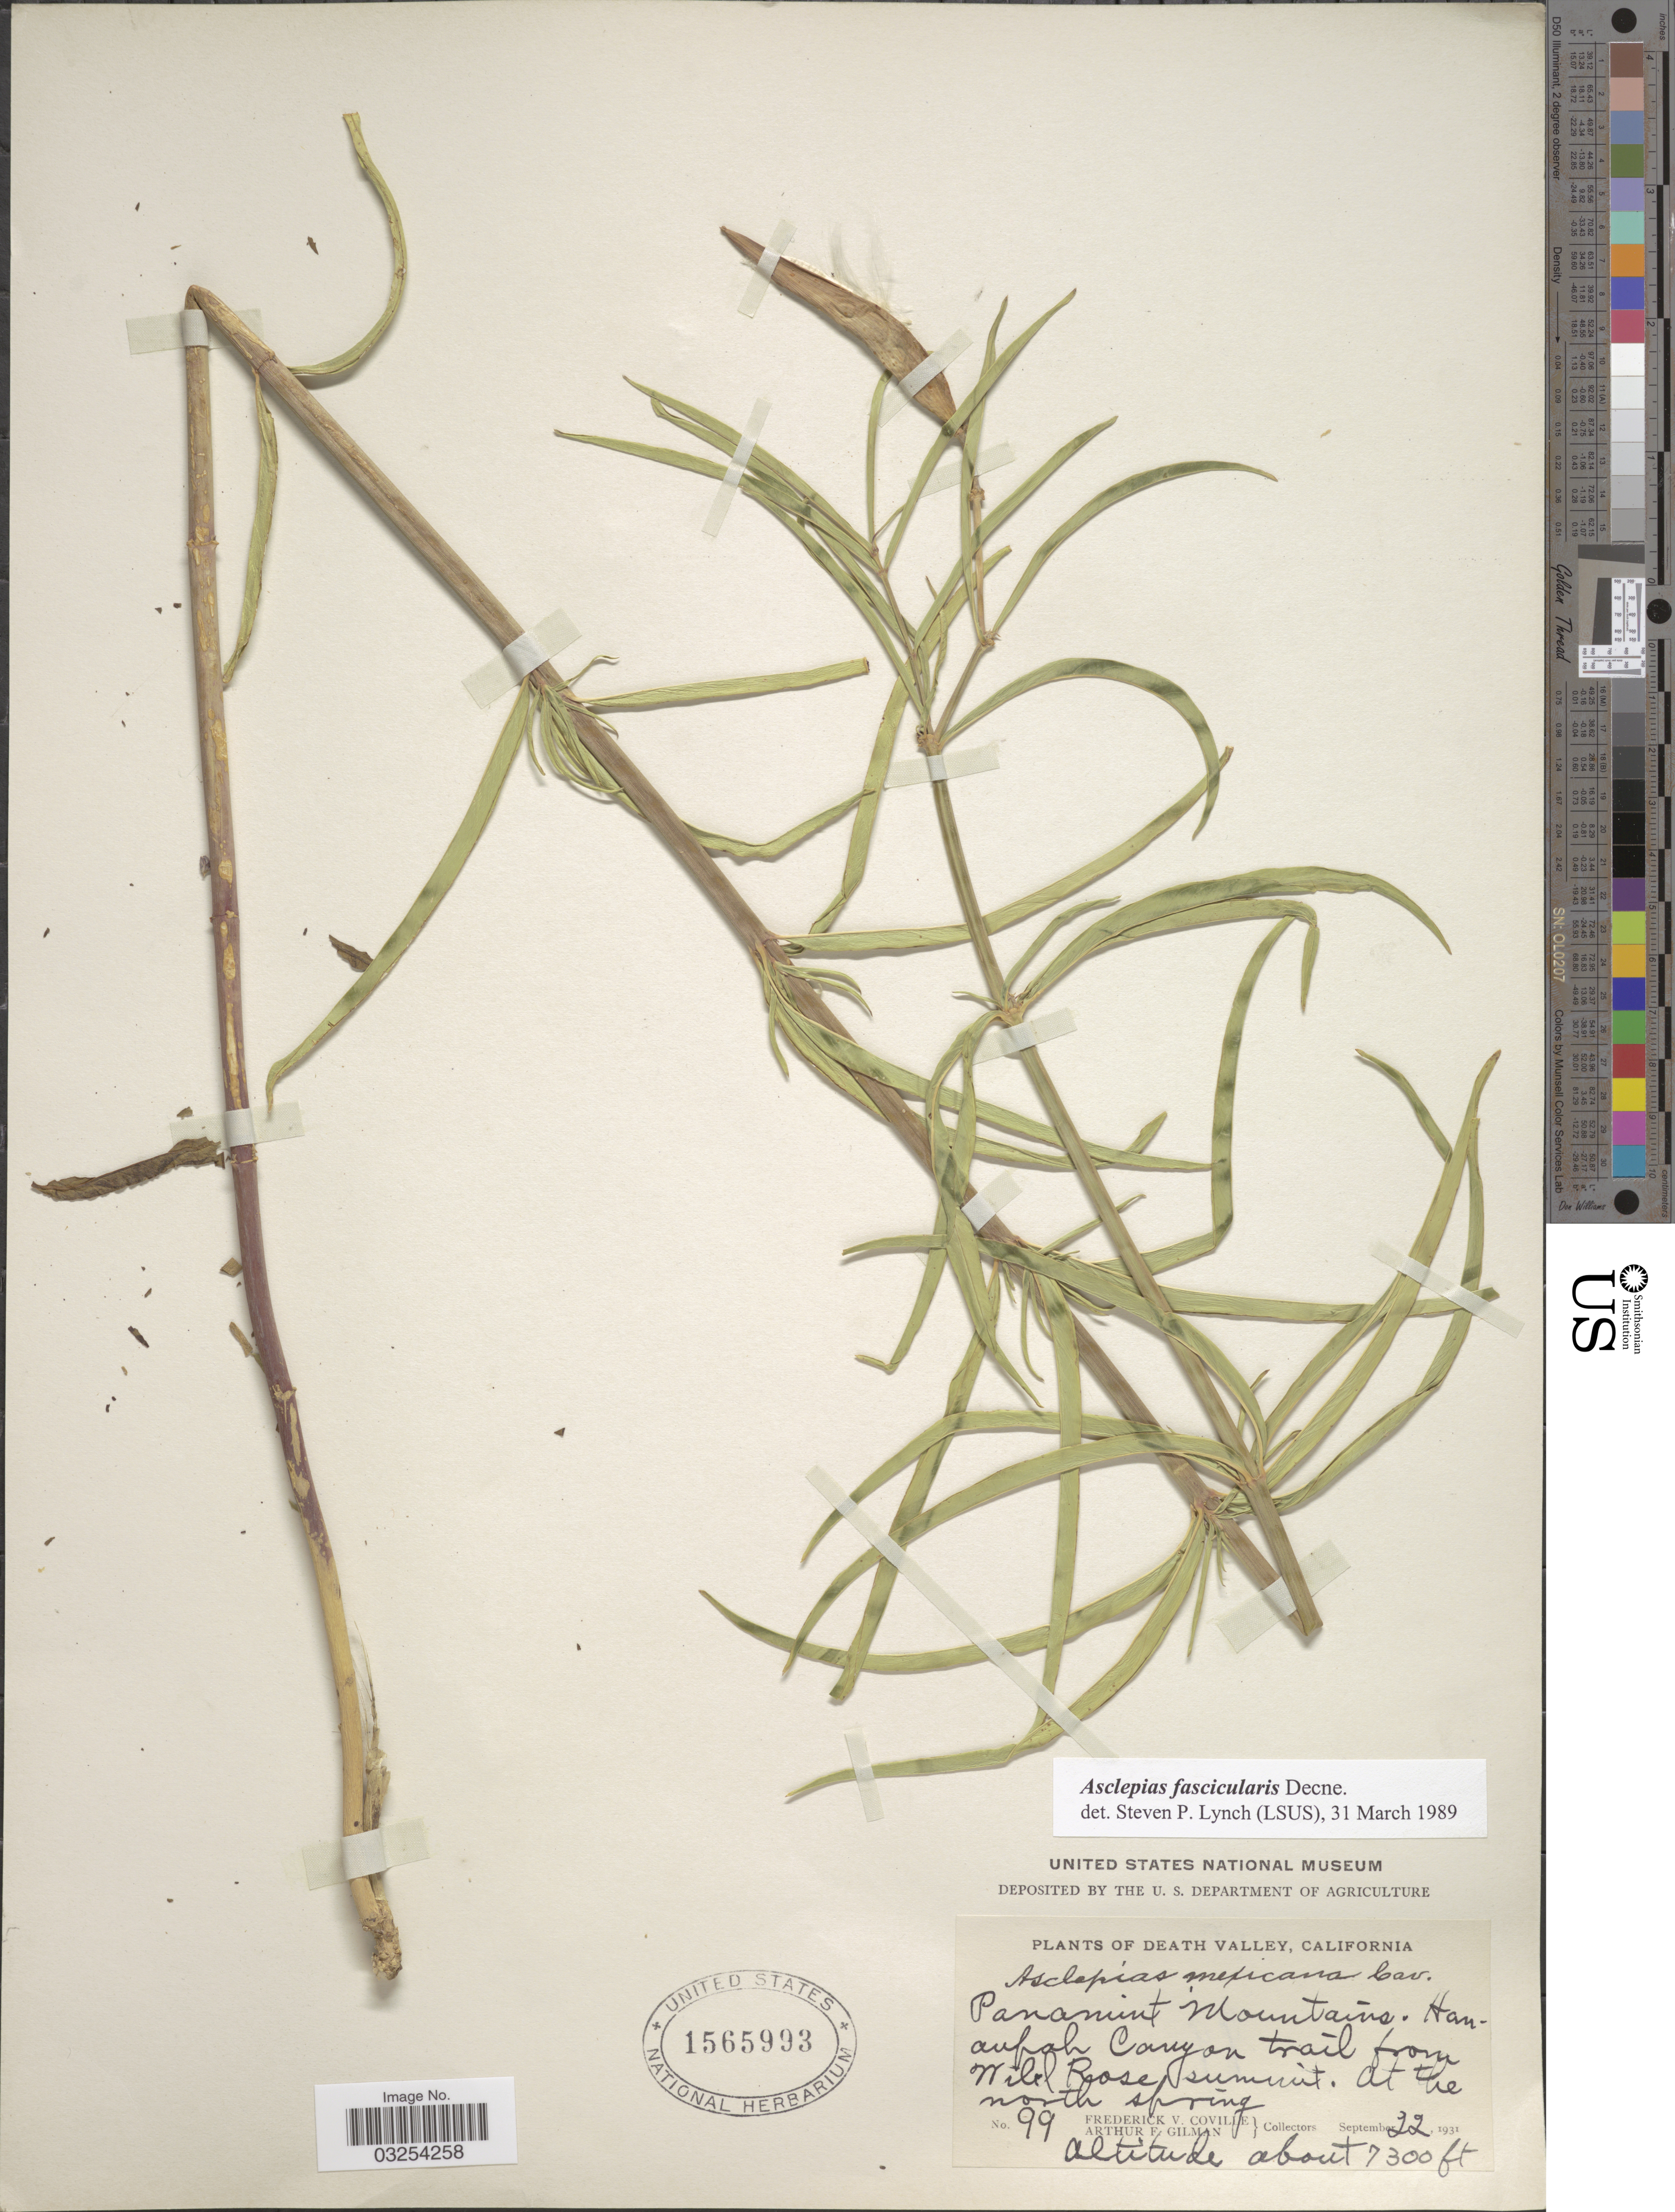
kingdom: Plantae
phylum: Tracheophyta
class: Magnoliopsida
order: Gentianales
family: Apocynaceae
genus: Asclepias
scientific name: Asclepias fascicularis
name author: Decne.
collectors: F. V. Coville & A. Gilman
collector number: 99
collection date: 1931-09-22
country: United States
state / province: California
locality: Death Valley. Panamint Mountains. Hananpah Canyon trail from Wild Rose summit. At the north spring.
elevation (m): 2225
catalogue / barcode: US 1565993